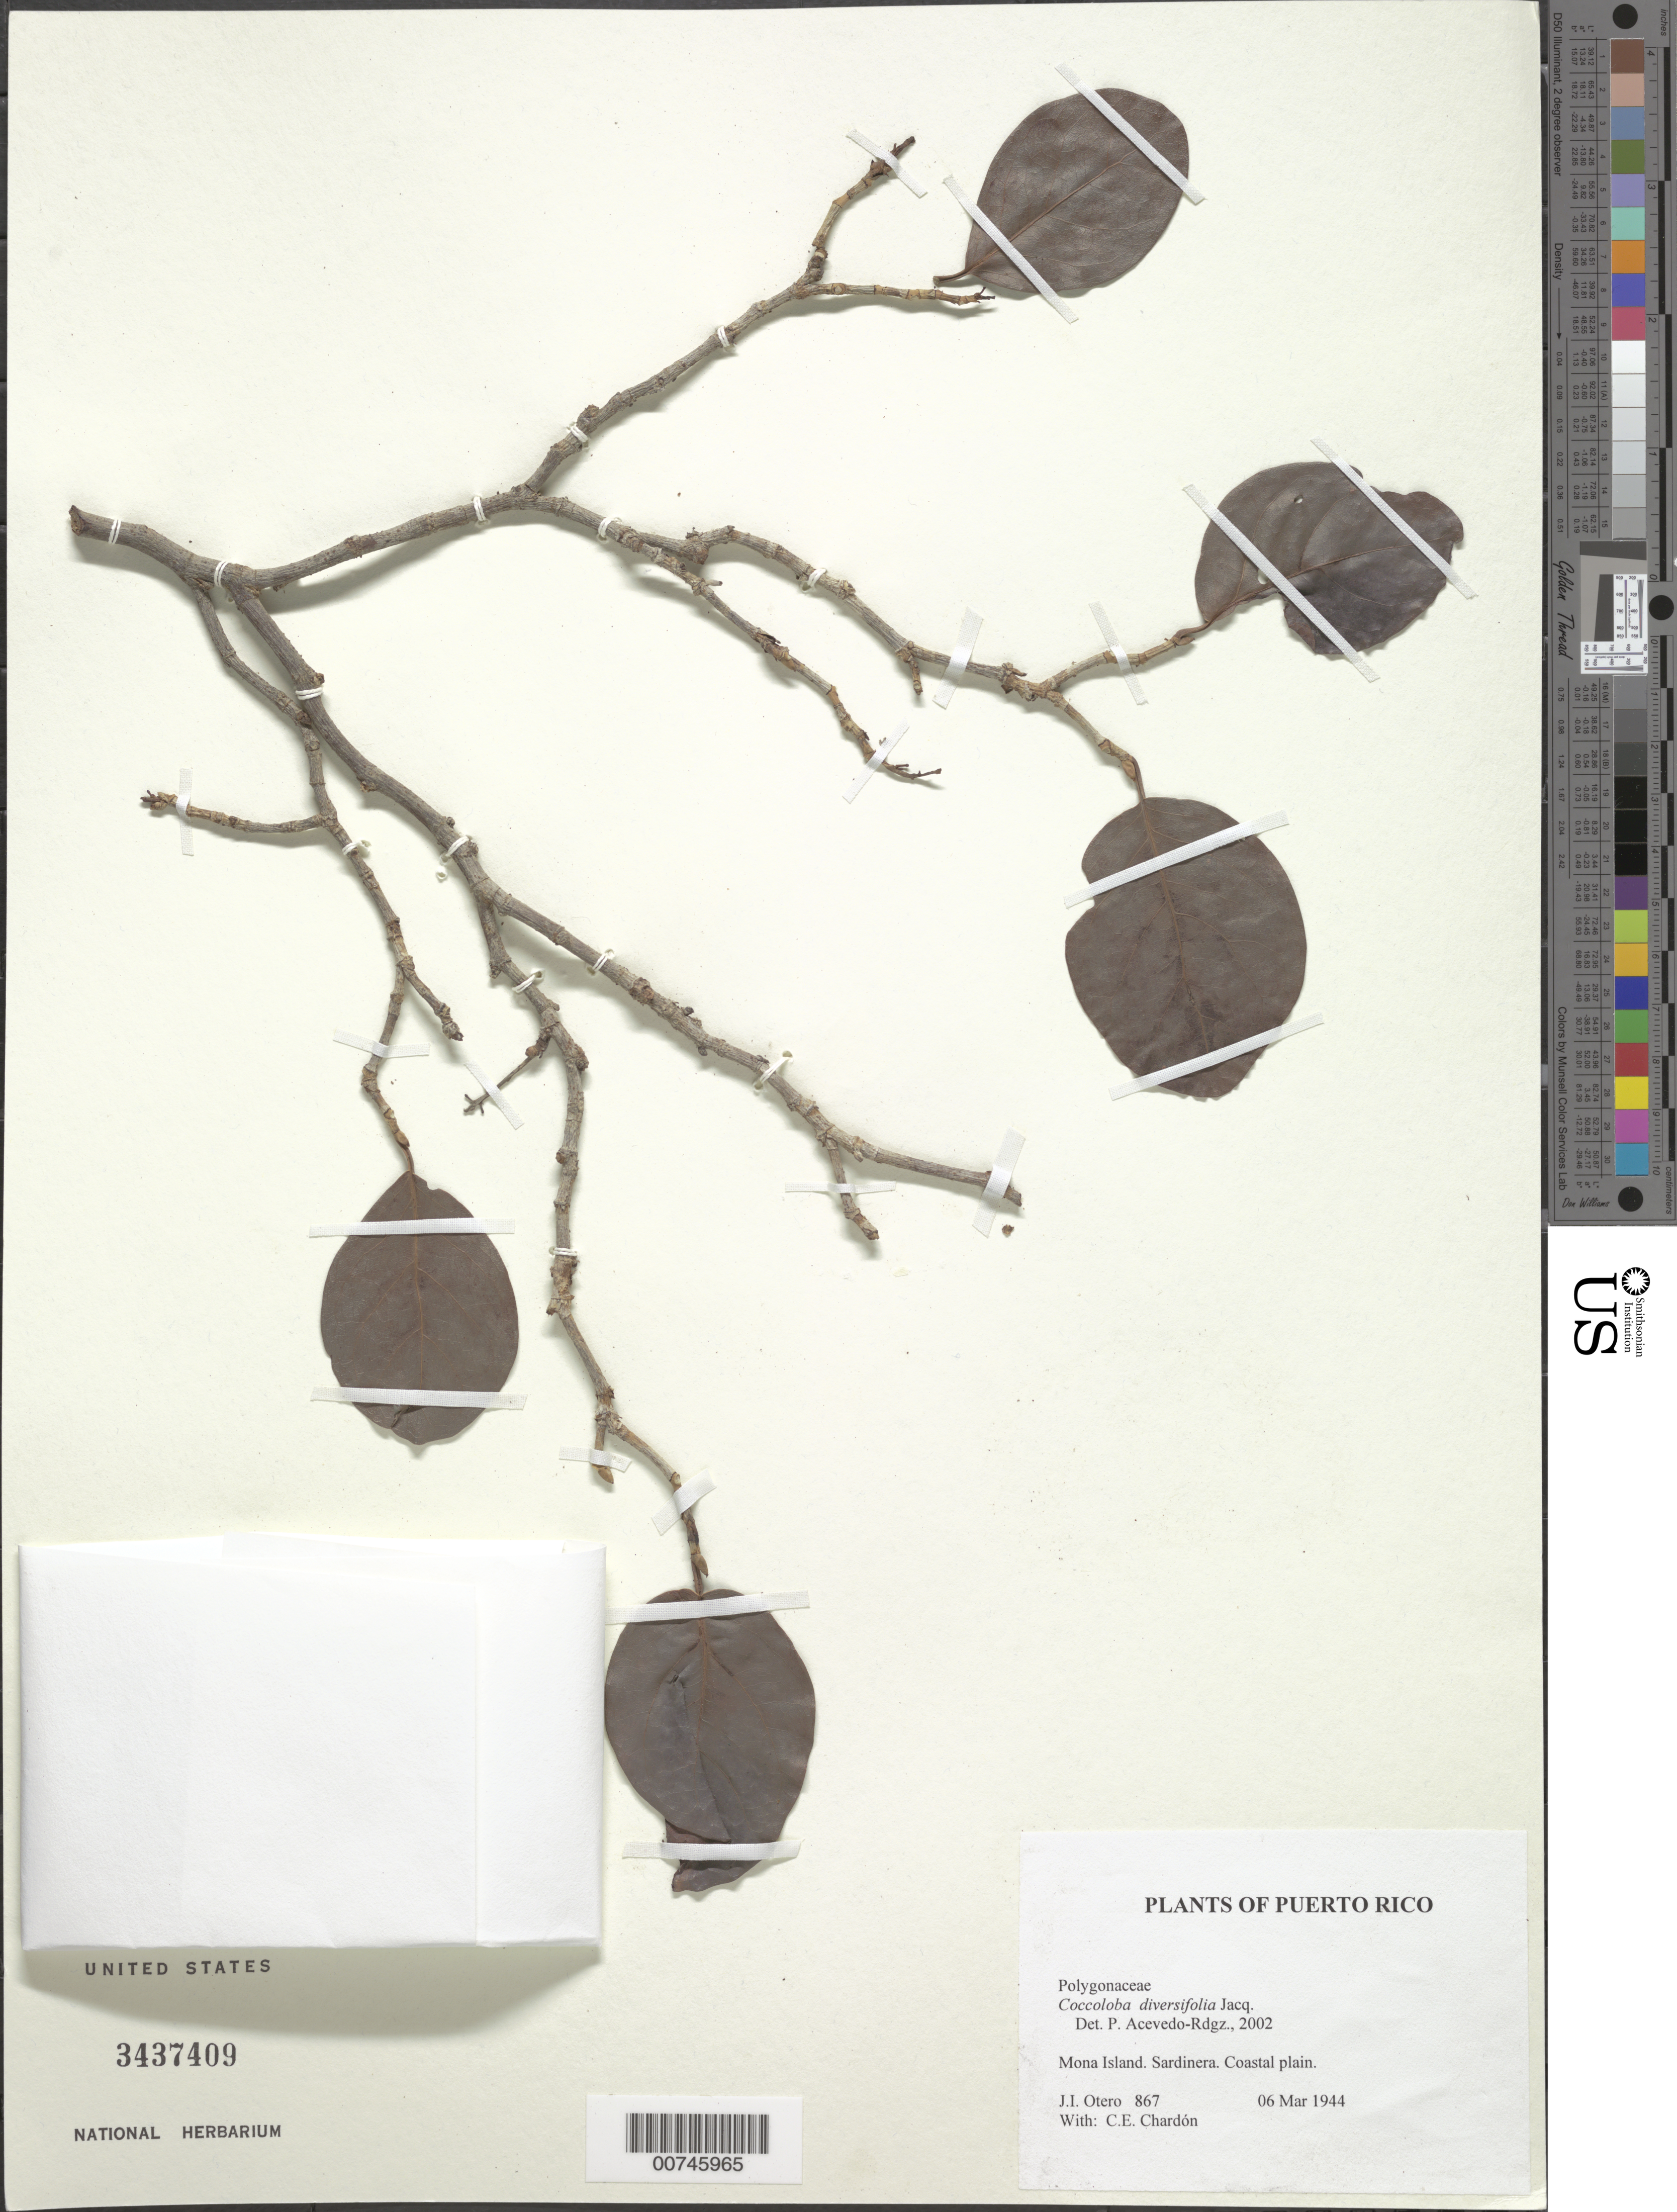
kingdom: Plantae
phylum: Tracheophyta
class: Magnoliopsida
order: Caryophyllales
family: Polygonaceae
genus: Coccoloba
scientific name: Coccoloba diversifolia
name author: Jacq.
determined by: Acevedo-Rodríguez, P., (BOT), Smithsonian Institution - National Museum of Natural History (UNITED STATES)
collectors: J. Otero & C. E. Chardón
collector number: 867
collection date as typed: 06 Mar 1944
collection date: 1944-03-06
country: Puerto Rico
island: Mona I.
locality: Sardinera. Coastal plain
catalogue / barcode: US 3437409